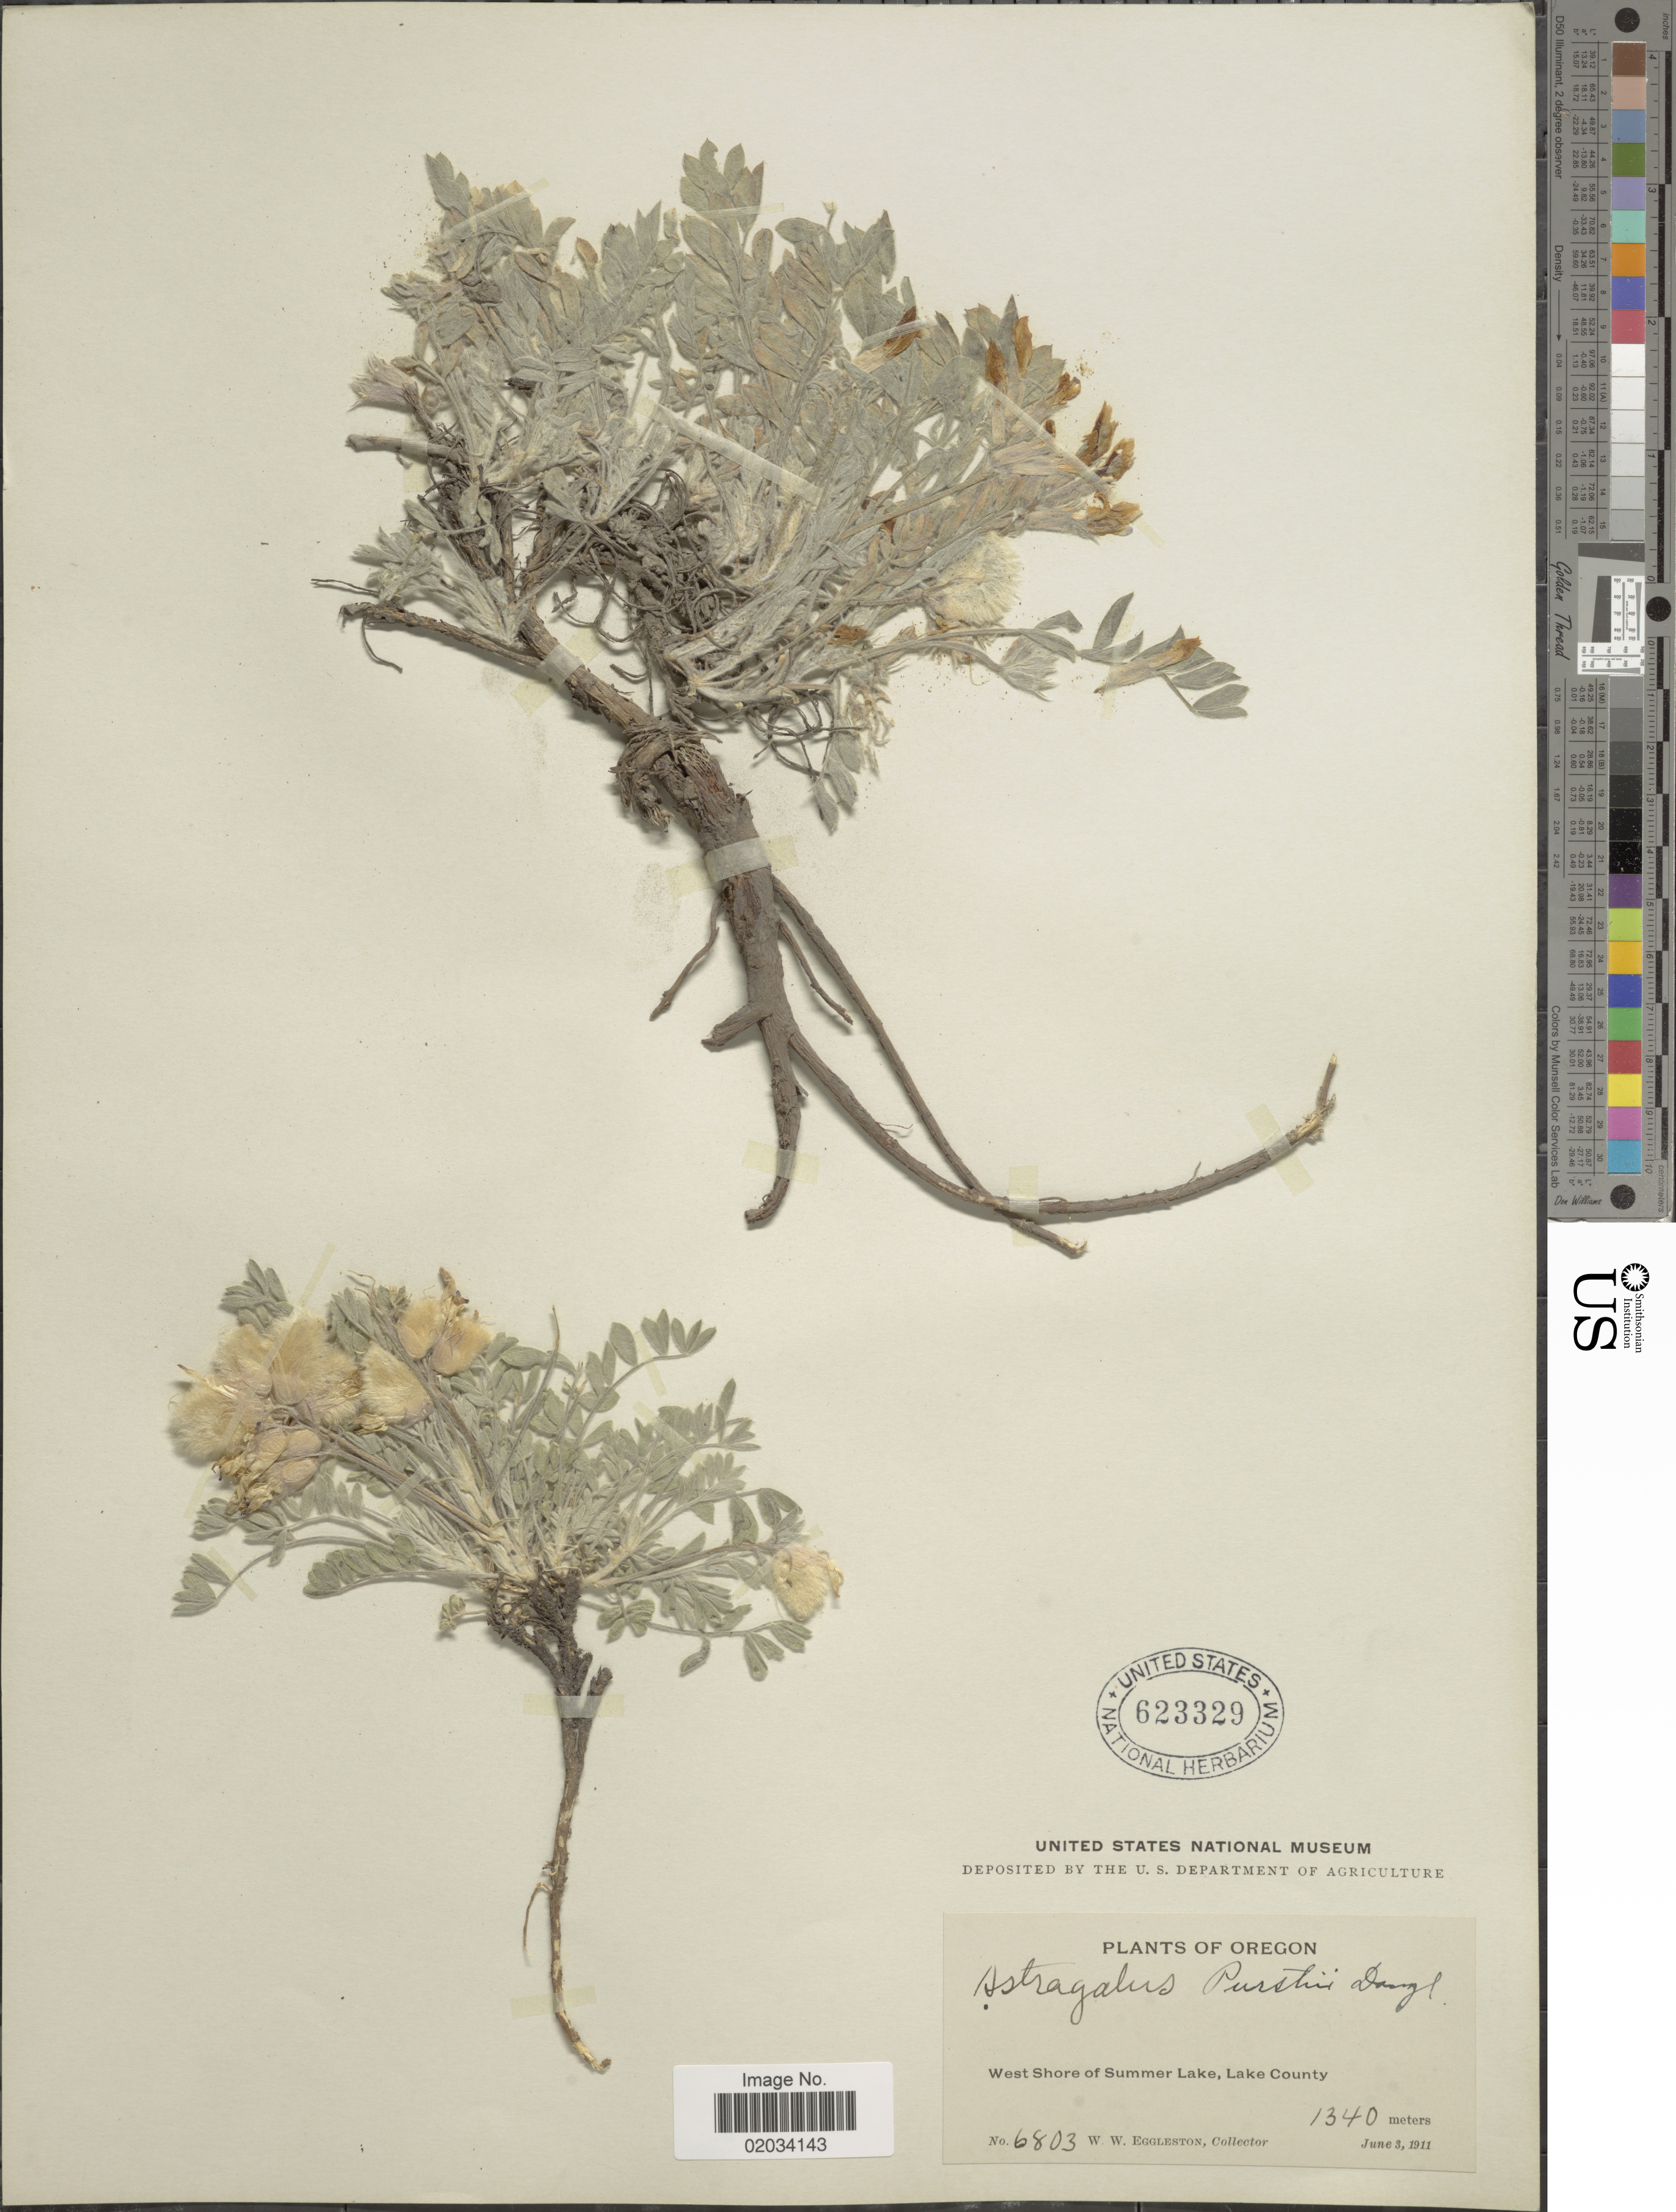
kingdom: Plantae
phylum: Tracheophyta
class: Magnoliopsida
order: Fabales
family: Fabaceae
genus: Astragalus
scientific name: Astragalus purshii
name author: Douglas ex Hook.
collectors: W. W. Eggleston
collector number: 6803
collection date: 1911-06-03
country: United States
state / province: Oregon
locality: West Shore of Summer Lake, Lake County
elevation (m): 1340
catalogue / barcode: US 623329